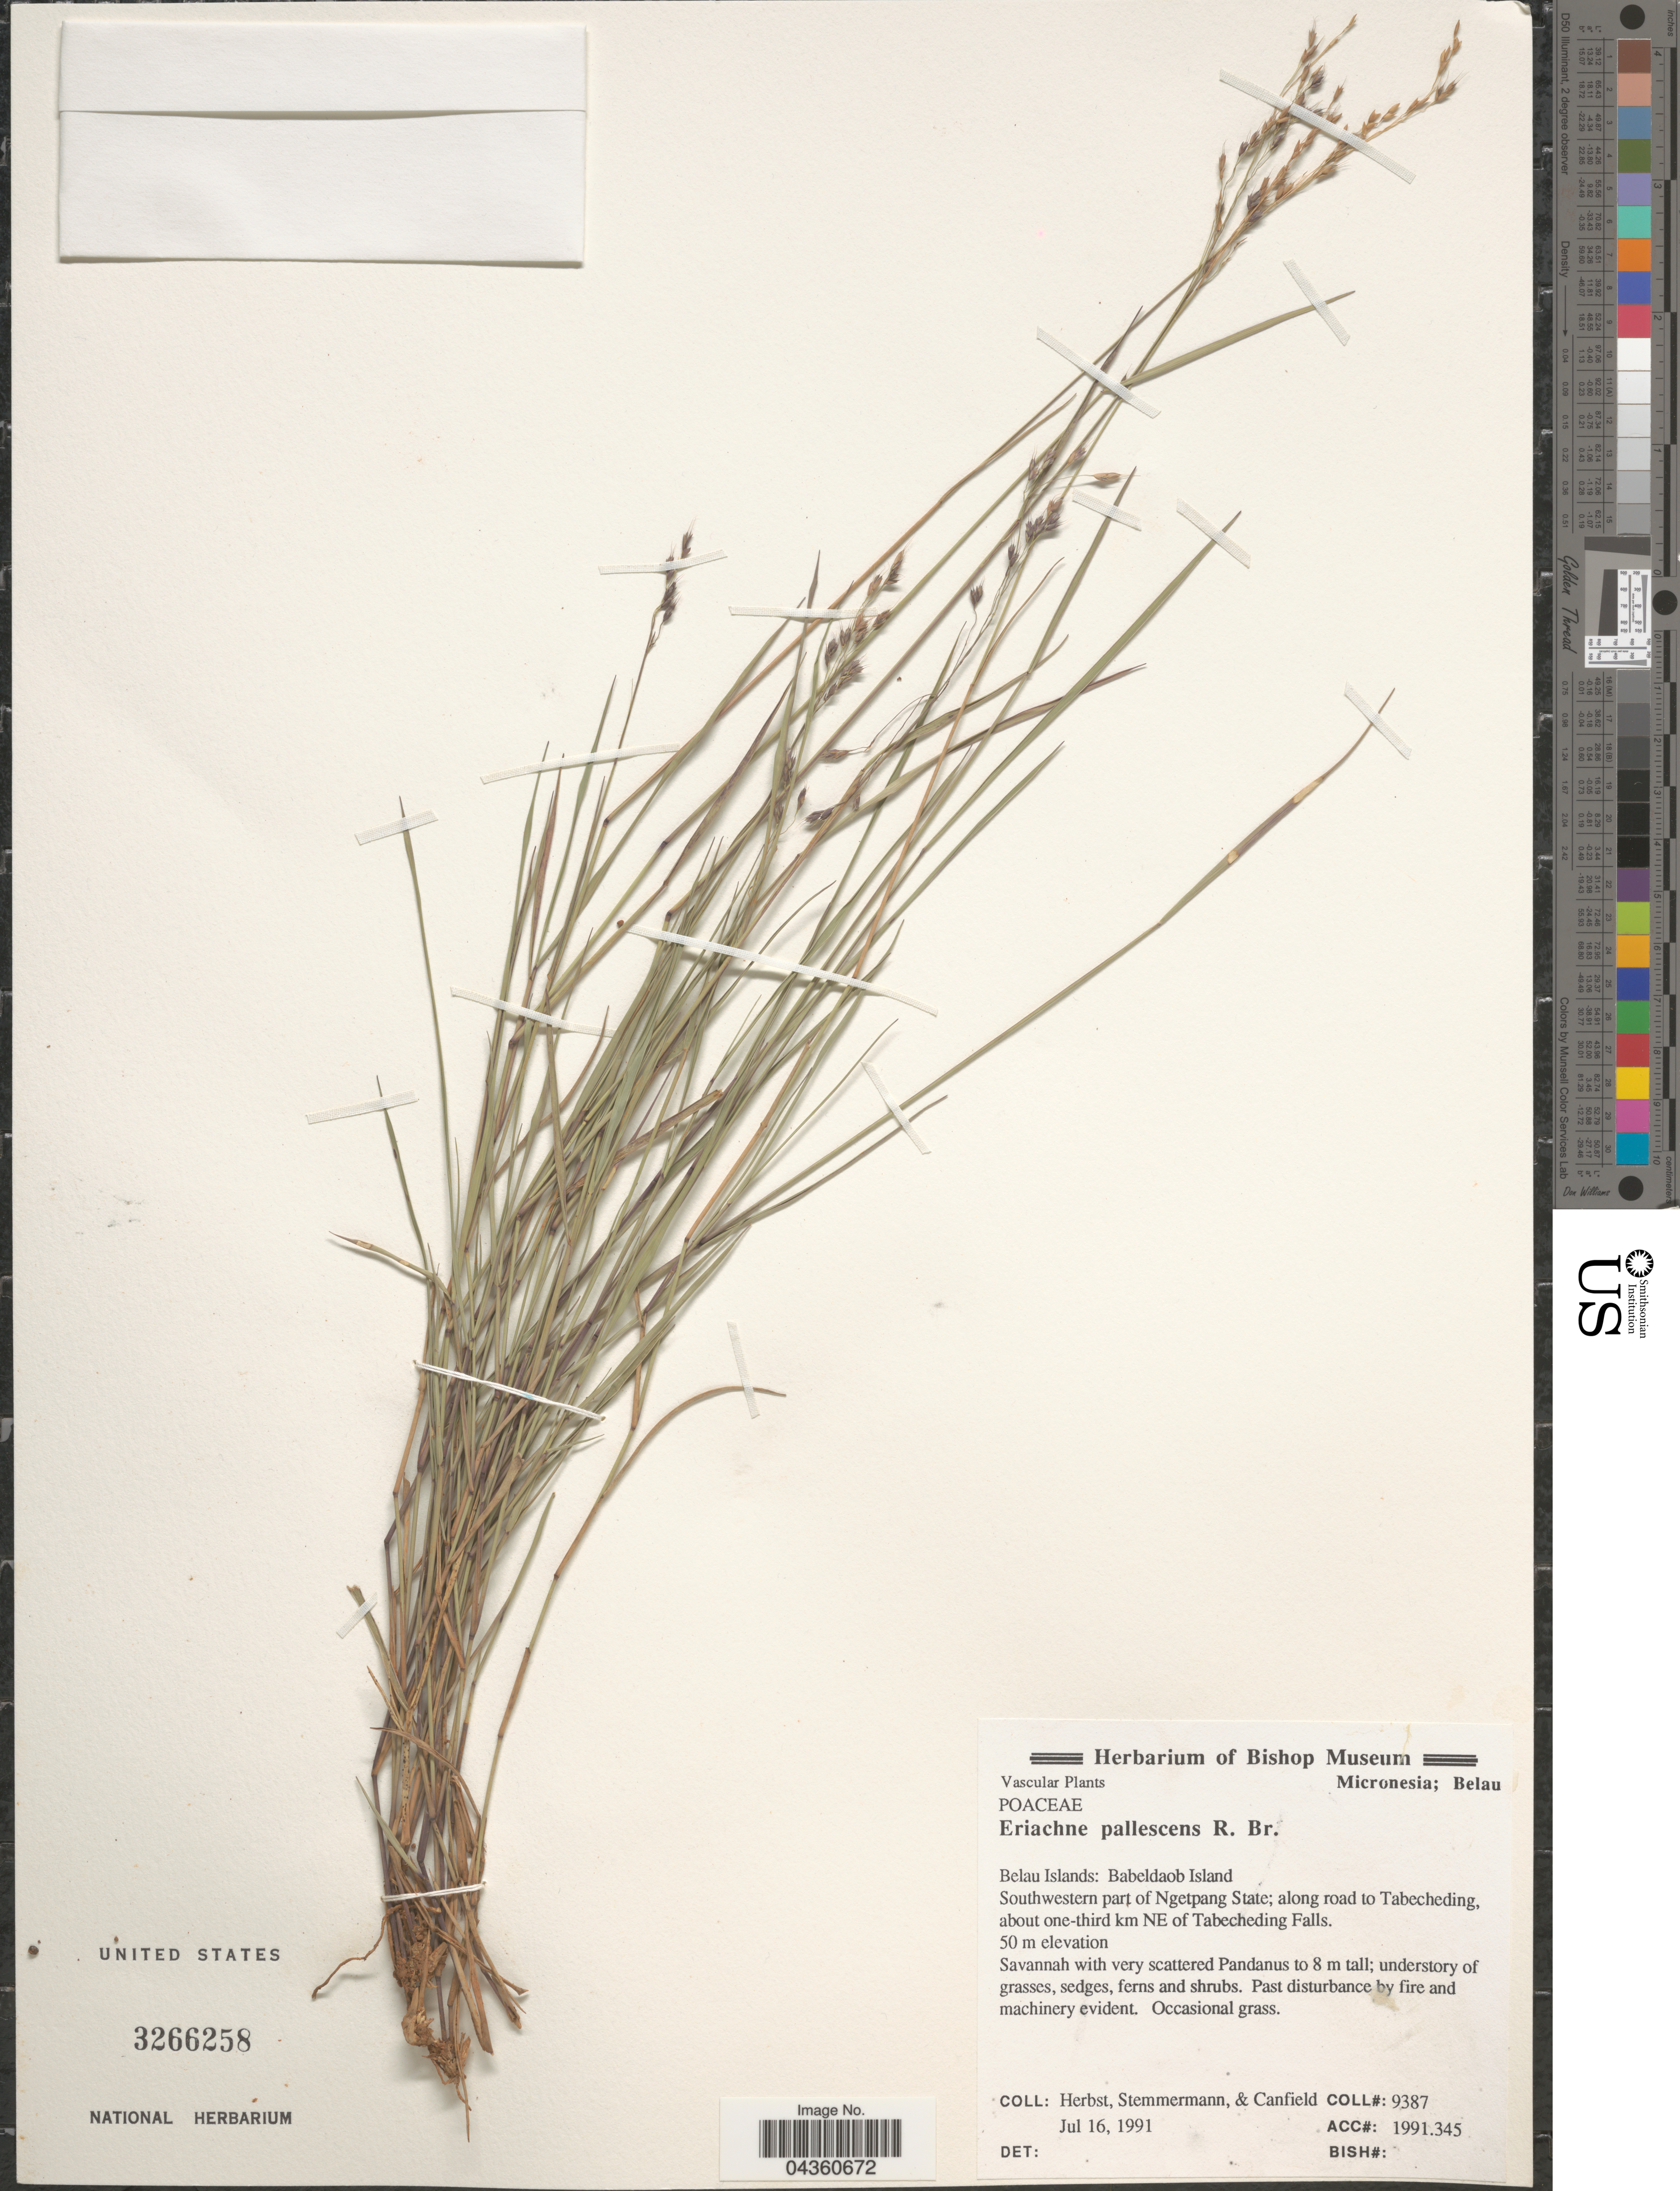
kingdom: Plantae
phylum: Tracheophyta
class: Liliopsida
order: Poales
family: Poaceae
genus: Eriachne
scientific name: Eriachne pallescens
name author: R. Br.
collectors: -. Herbst, -. Stemmermann & -. Canfield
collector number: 9387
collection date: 1991-07-16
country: Palau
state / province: Belau Outliers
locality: Belau Islands: Babeldaob Island. Southwestern part of Ngetpang State; along road to Tabecheding, about one-third km NE of Tabecheding Falls.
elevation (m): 50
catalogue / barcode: US 3266258